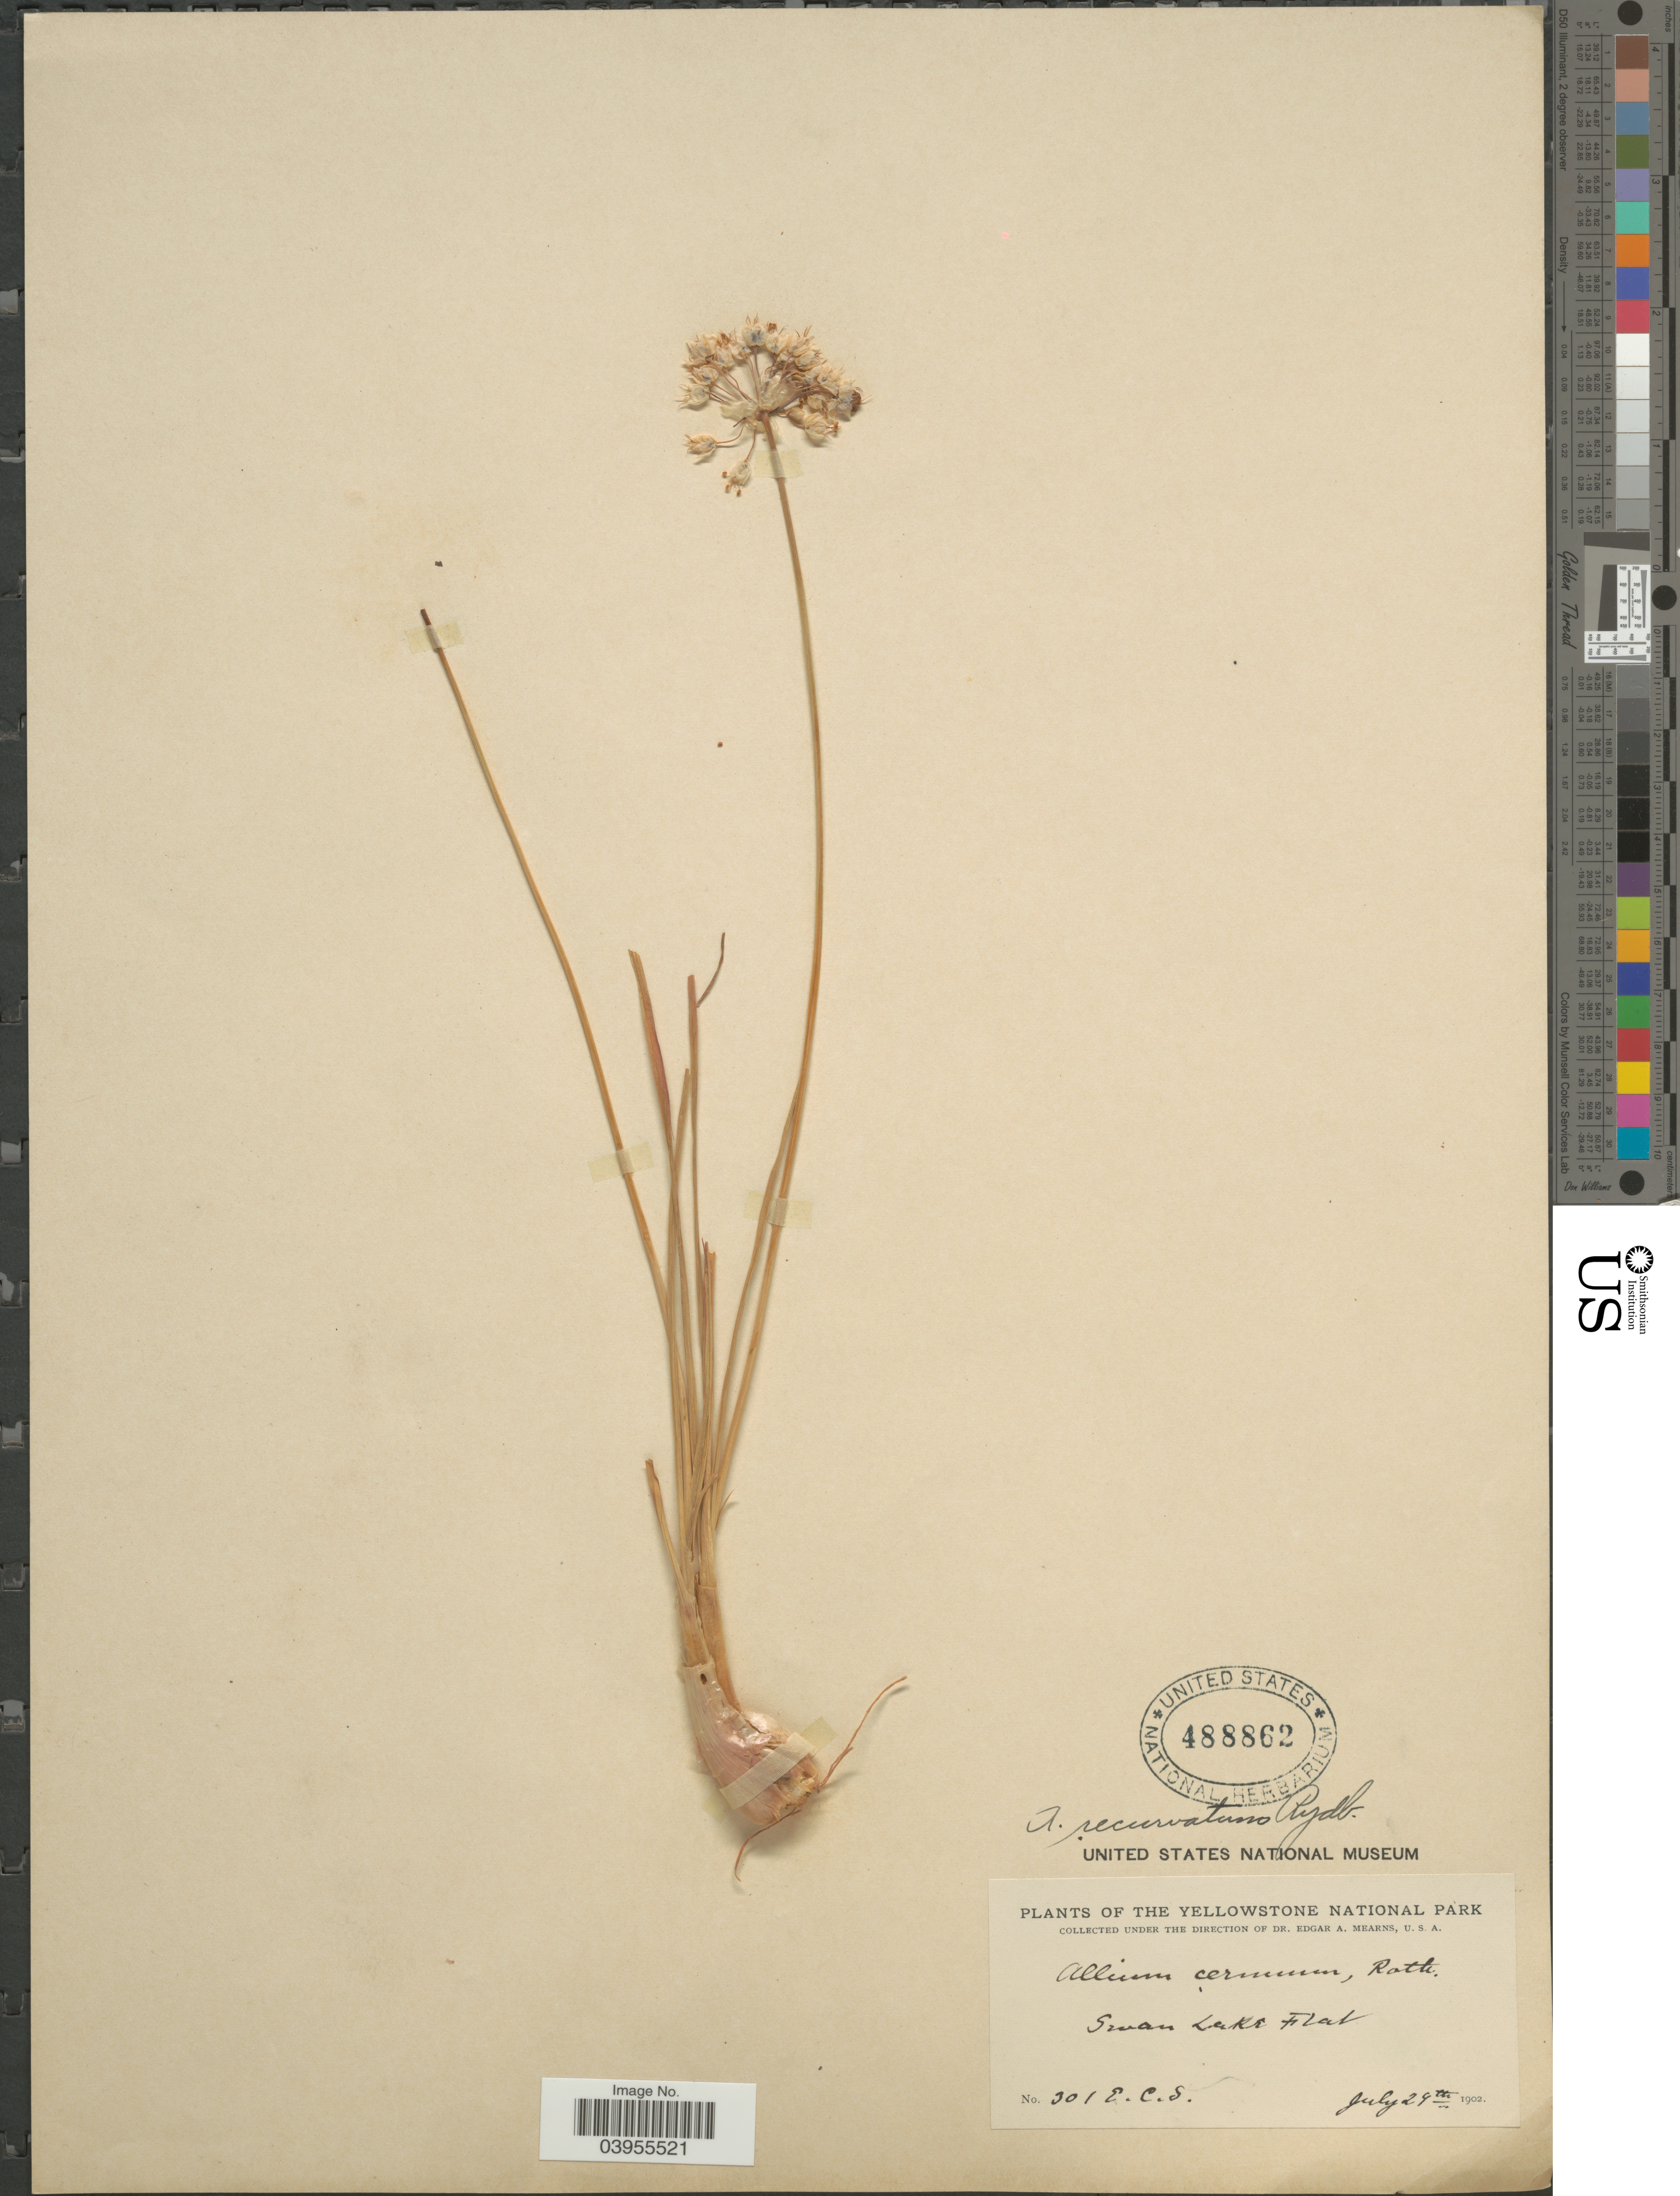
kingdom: Plantae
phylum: Tracheophyta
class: Liliopsida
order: Asparagales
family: Amaryllidaceae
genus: Allium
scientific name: Allium cernuum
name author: Roth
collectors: E. C. Smith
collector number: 301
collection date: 1902-07-29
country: United States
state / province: Wyoming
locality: Yellowstone National Park. Swan Lake Flat.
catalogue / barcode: US 488862